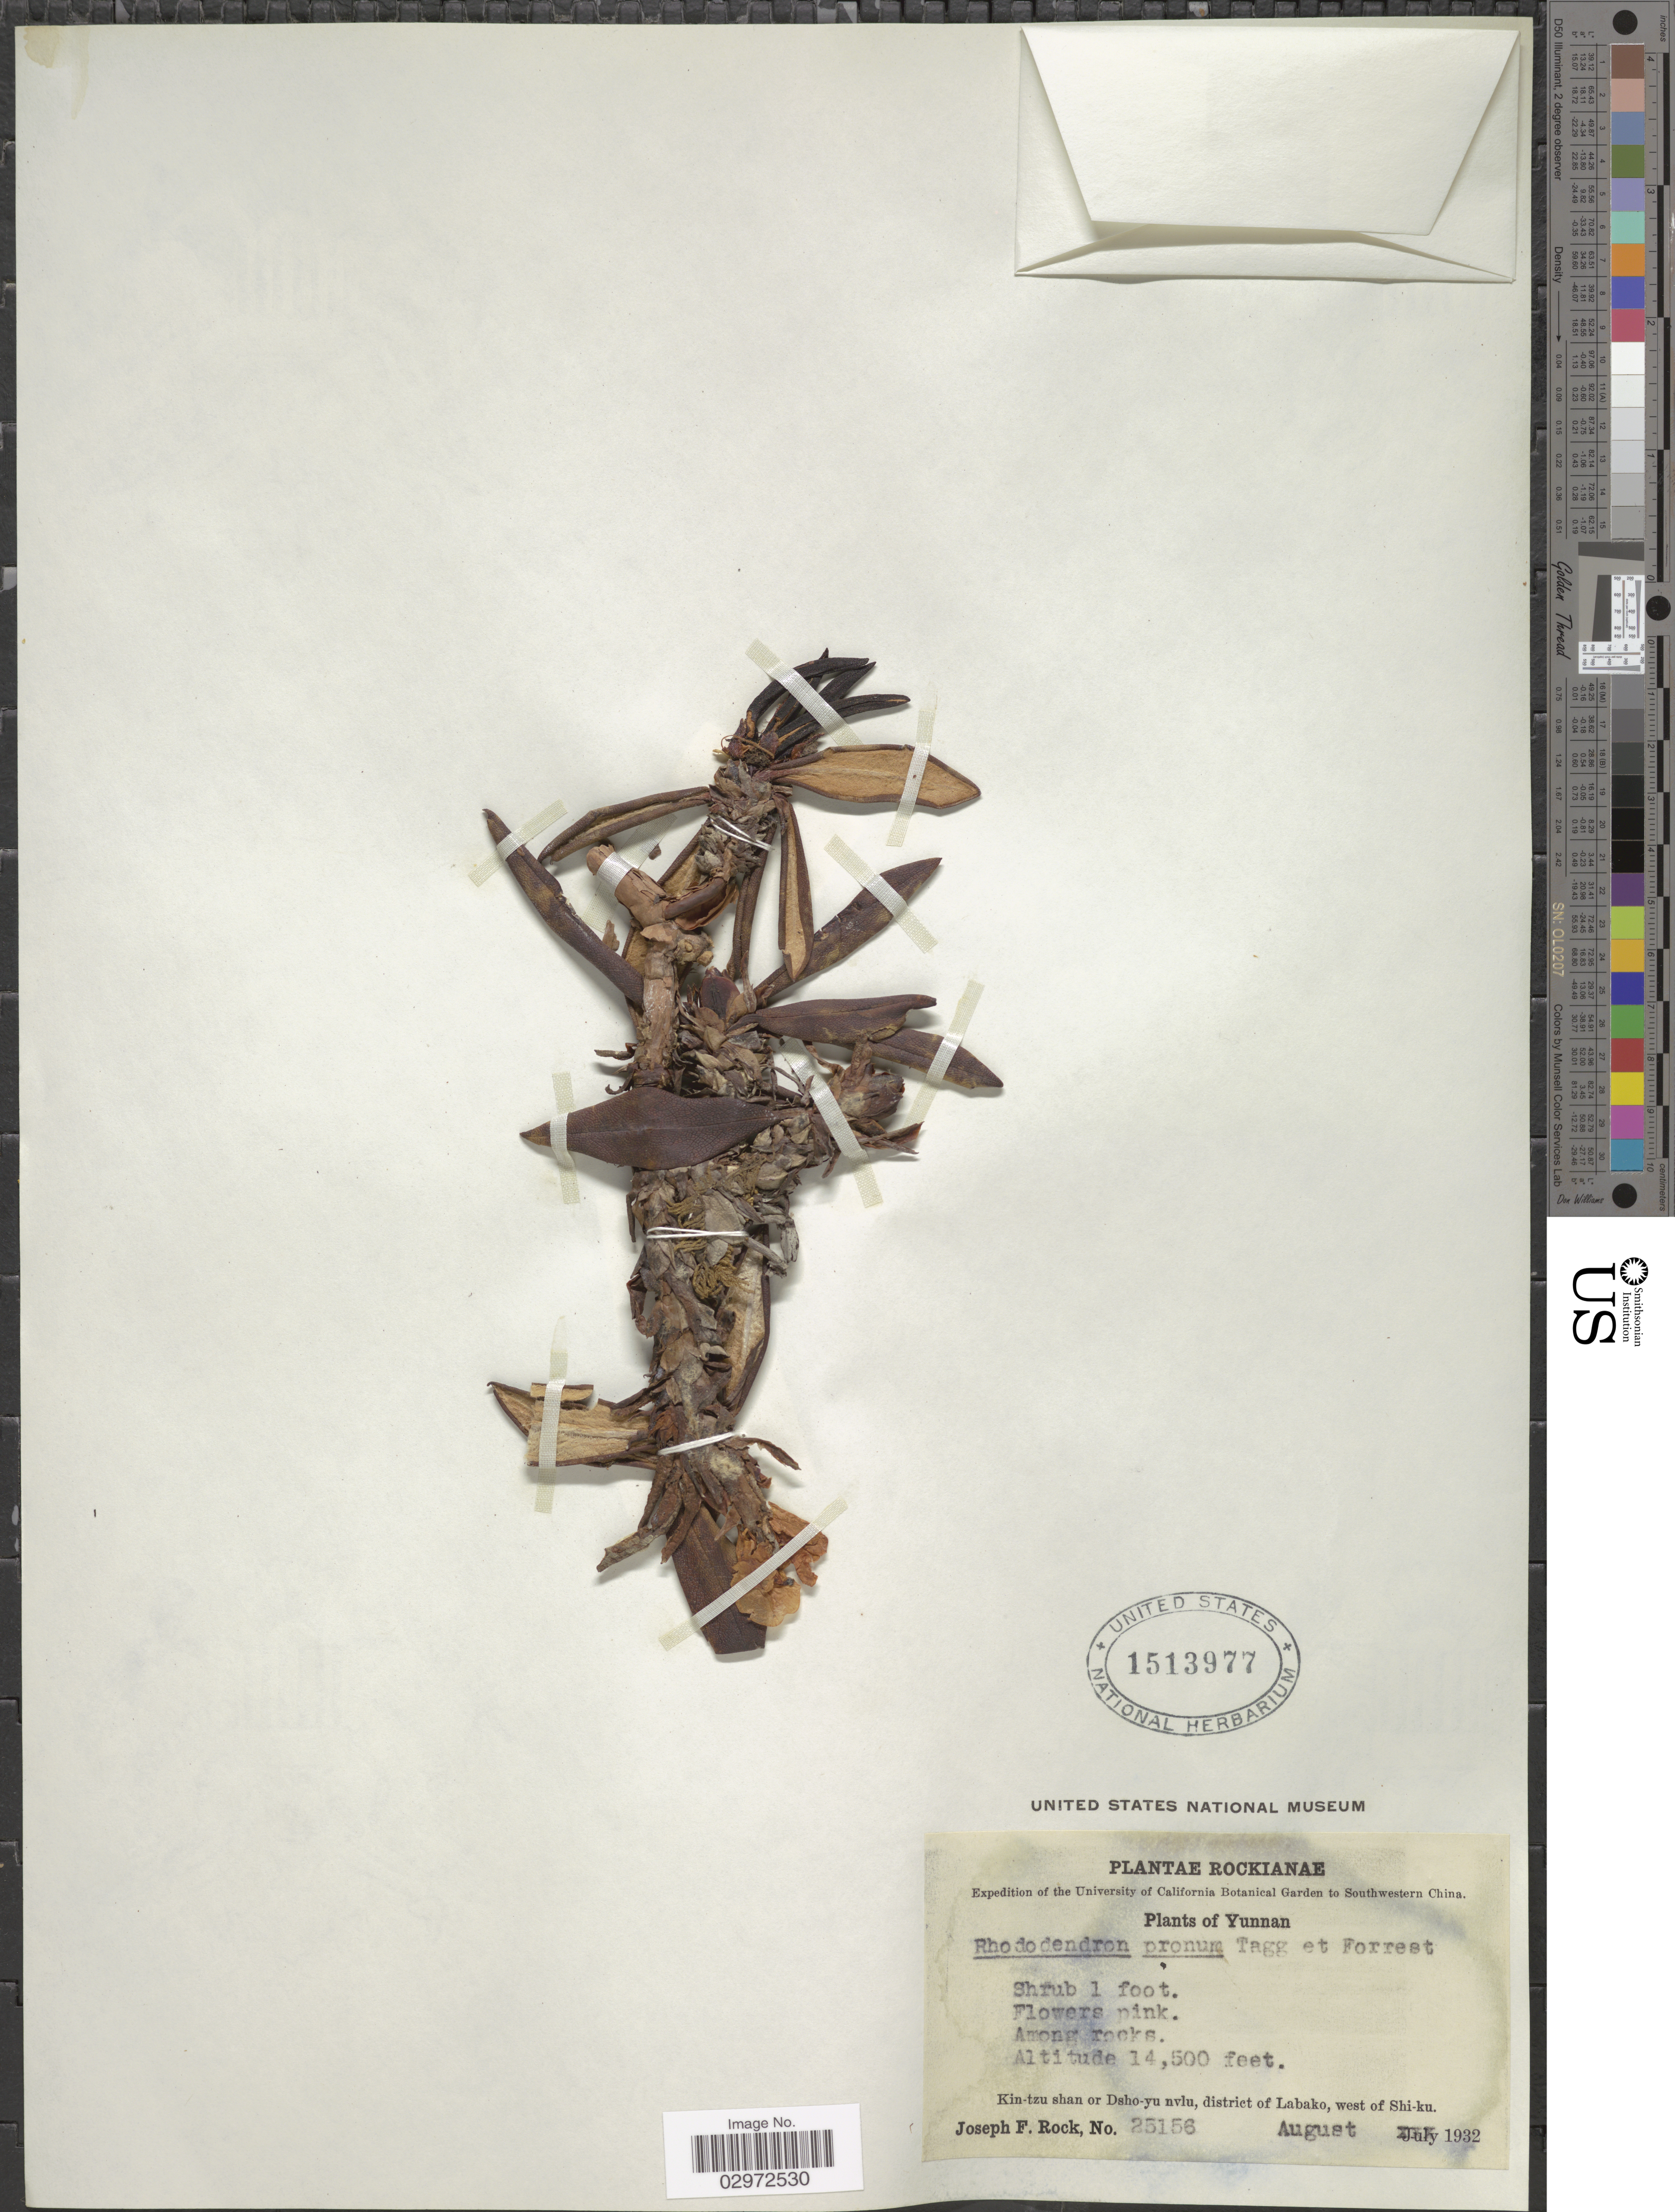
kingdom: Plantae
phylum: Tracheophyta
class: Magnoliopsida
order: Ericales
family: Ericaceae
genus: Rhododendron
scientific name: Rhododendron pronum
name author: Tagg & Forrest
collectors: J. F. Rock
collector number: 25156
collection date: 1932-08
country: China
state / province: Yunnan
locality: Kin-tzu shan or Dsho-yu nvlu, district of Labako, west of Shi-ku.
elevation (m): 4420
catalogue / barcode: US 1513977